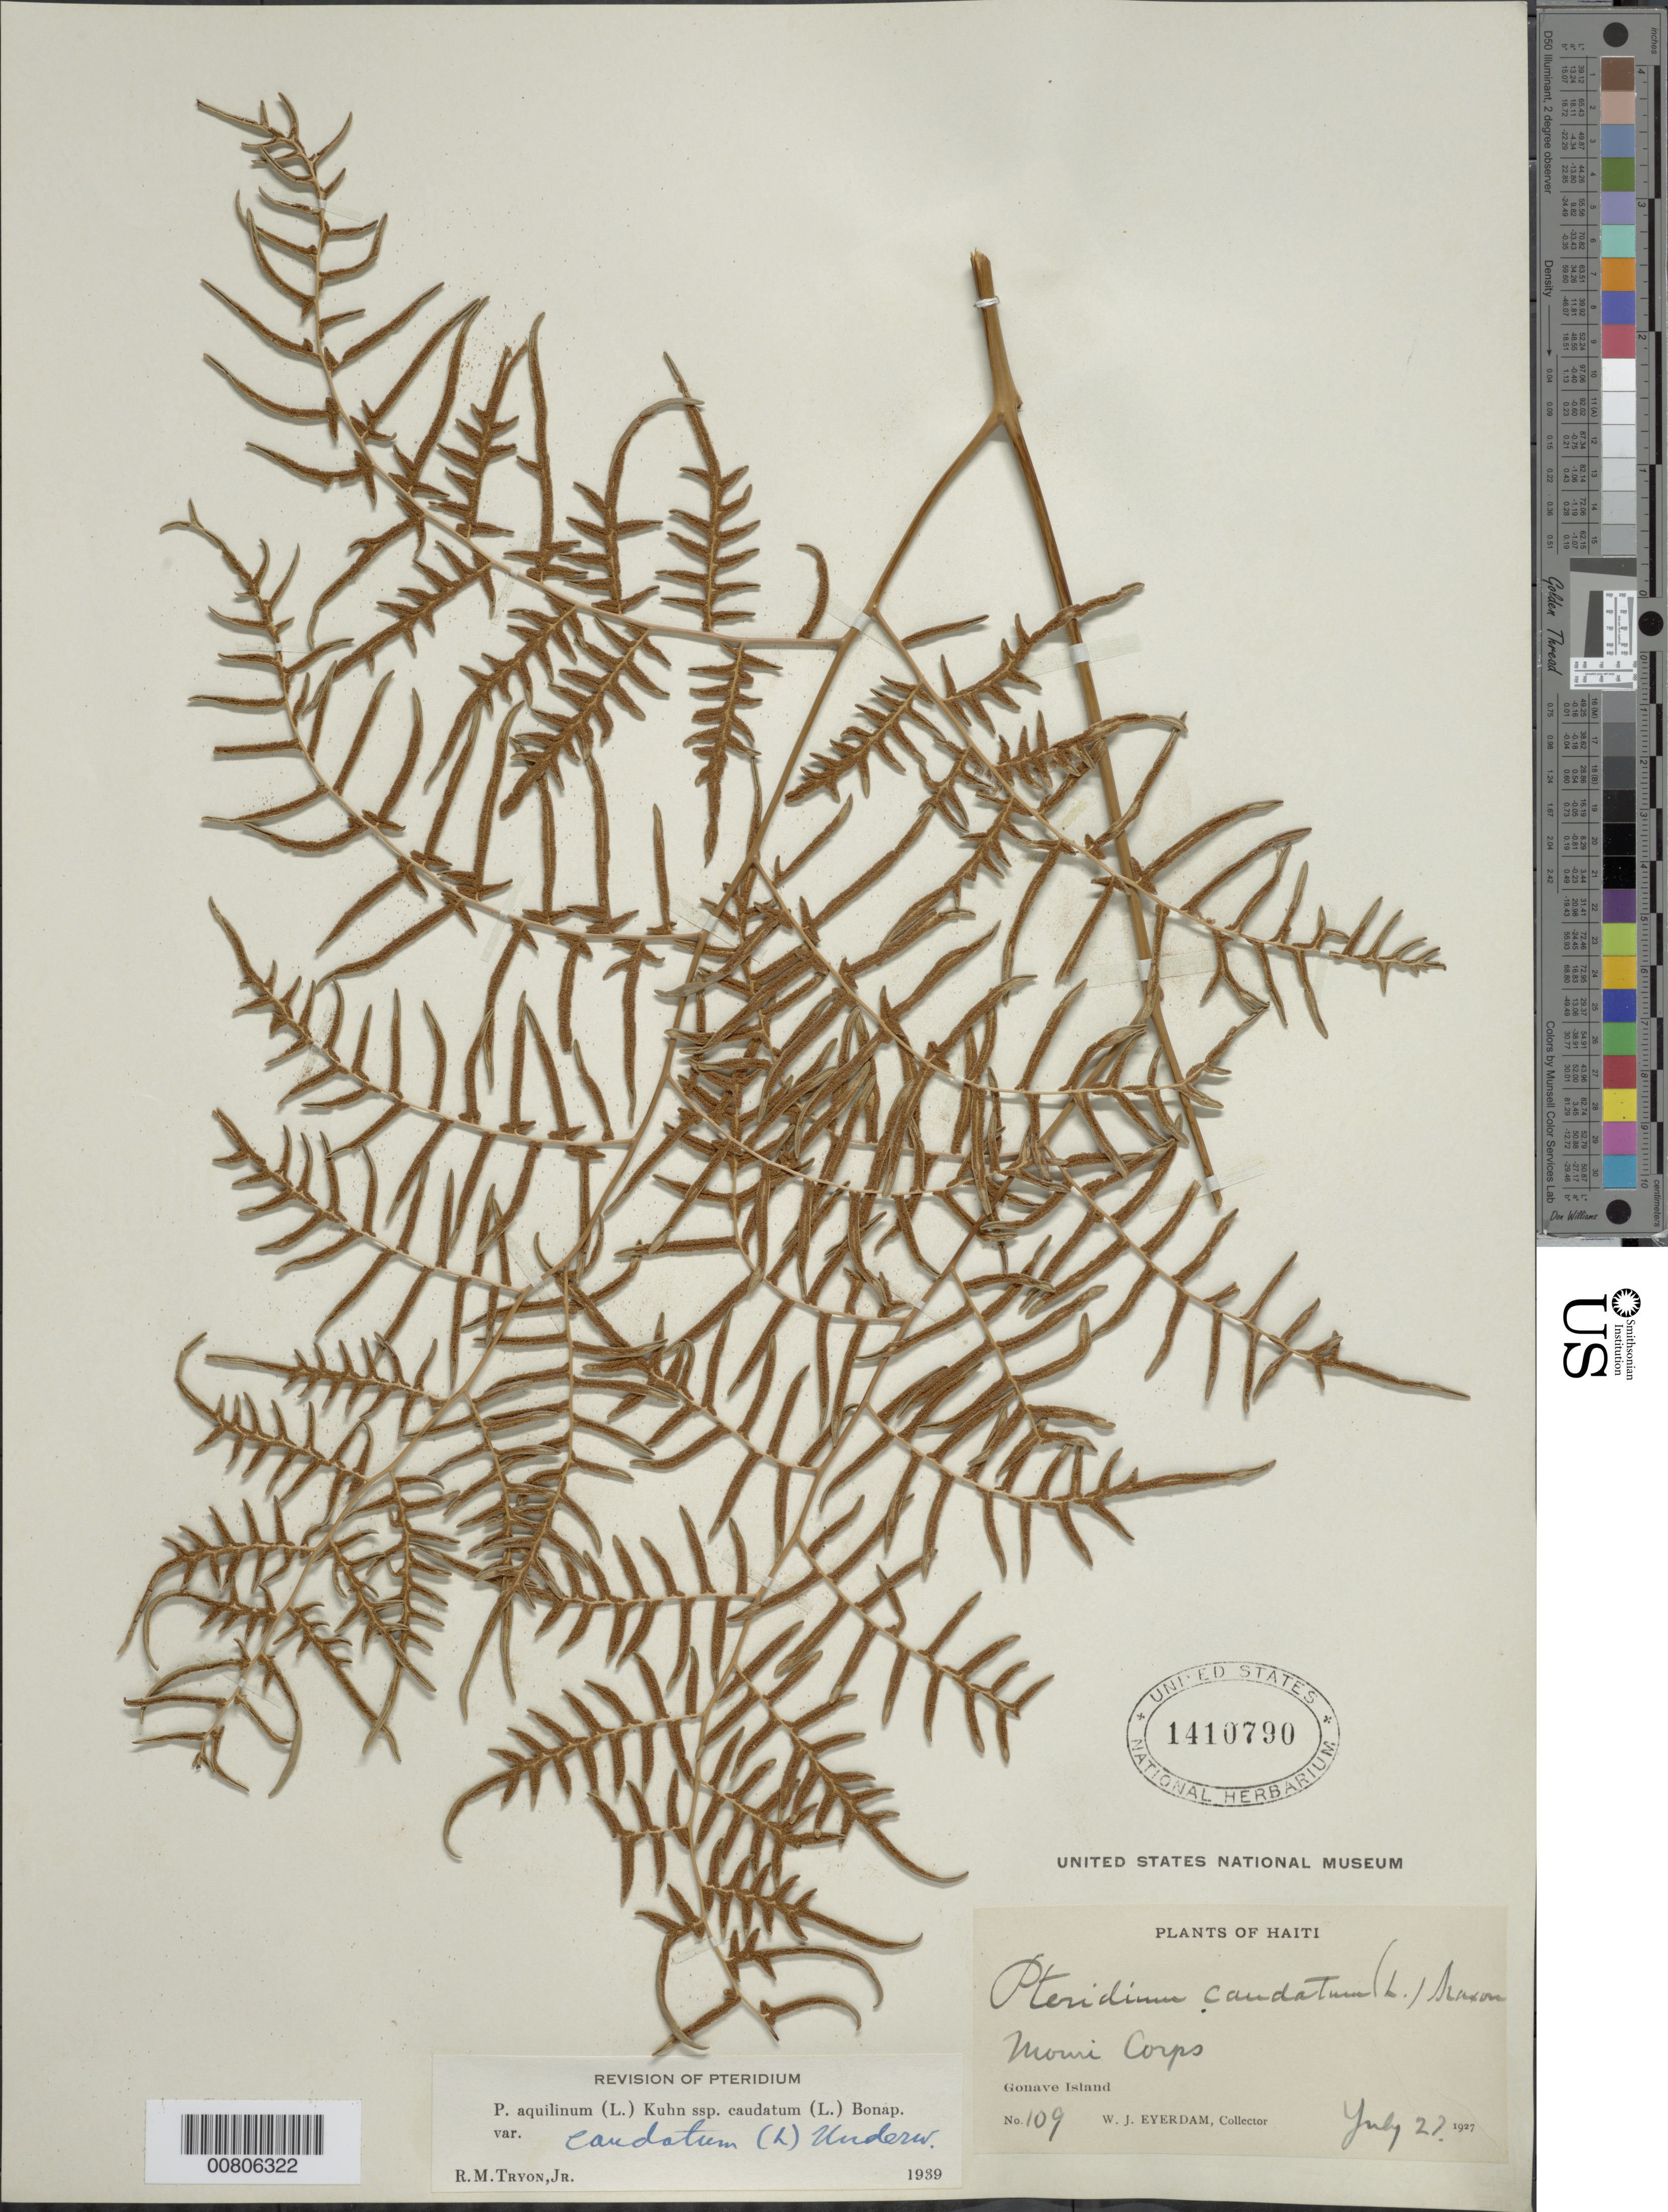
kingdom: Plantae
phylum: Tracheophyta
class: Polypodiopsida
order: Polypodiales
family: Dennstaedtiaceae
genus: Pteridium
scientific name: Pteridium caudatum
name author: (L.) Maxon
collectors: W. J. Eyerdam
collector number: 109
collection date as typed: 27 Jul 1927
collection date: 1927-07-27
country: Haiti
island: Hispaniola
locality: Gonave Island, Mouri Corps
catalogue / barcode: US 1410790